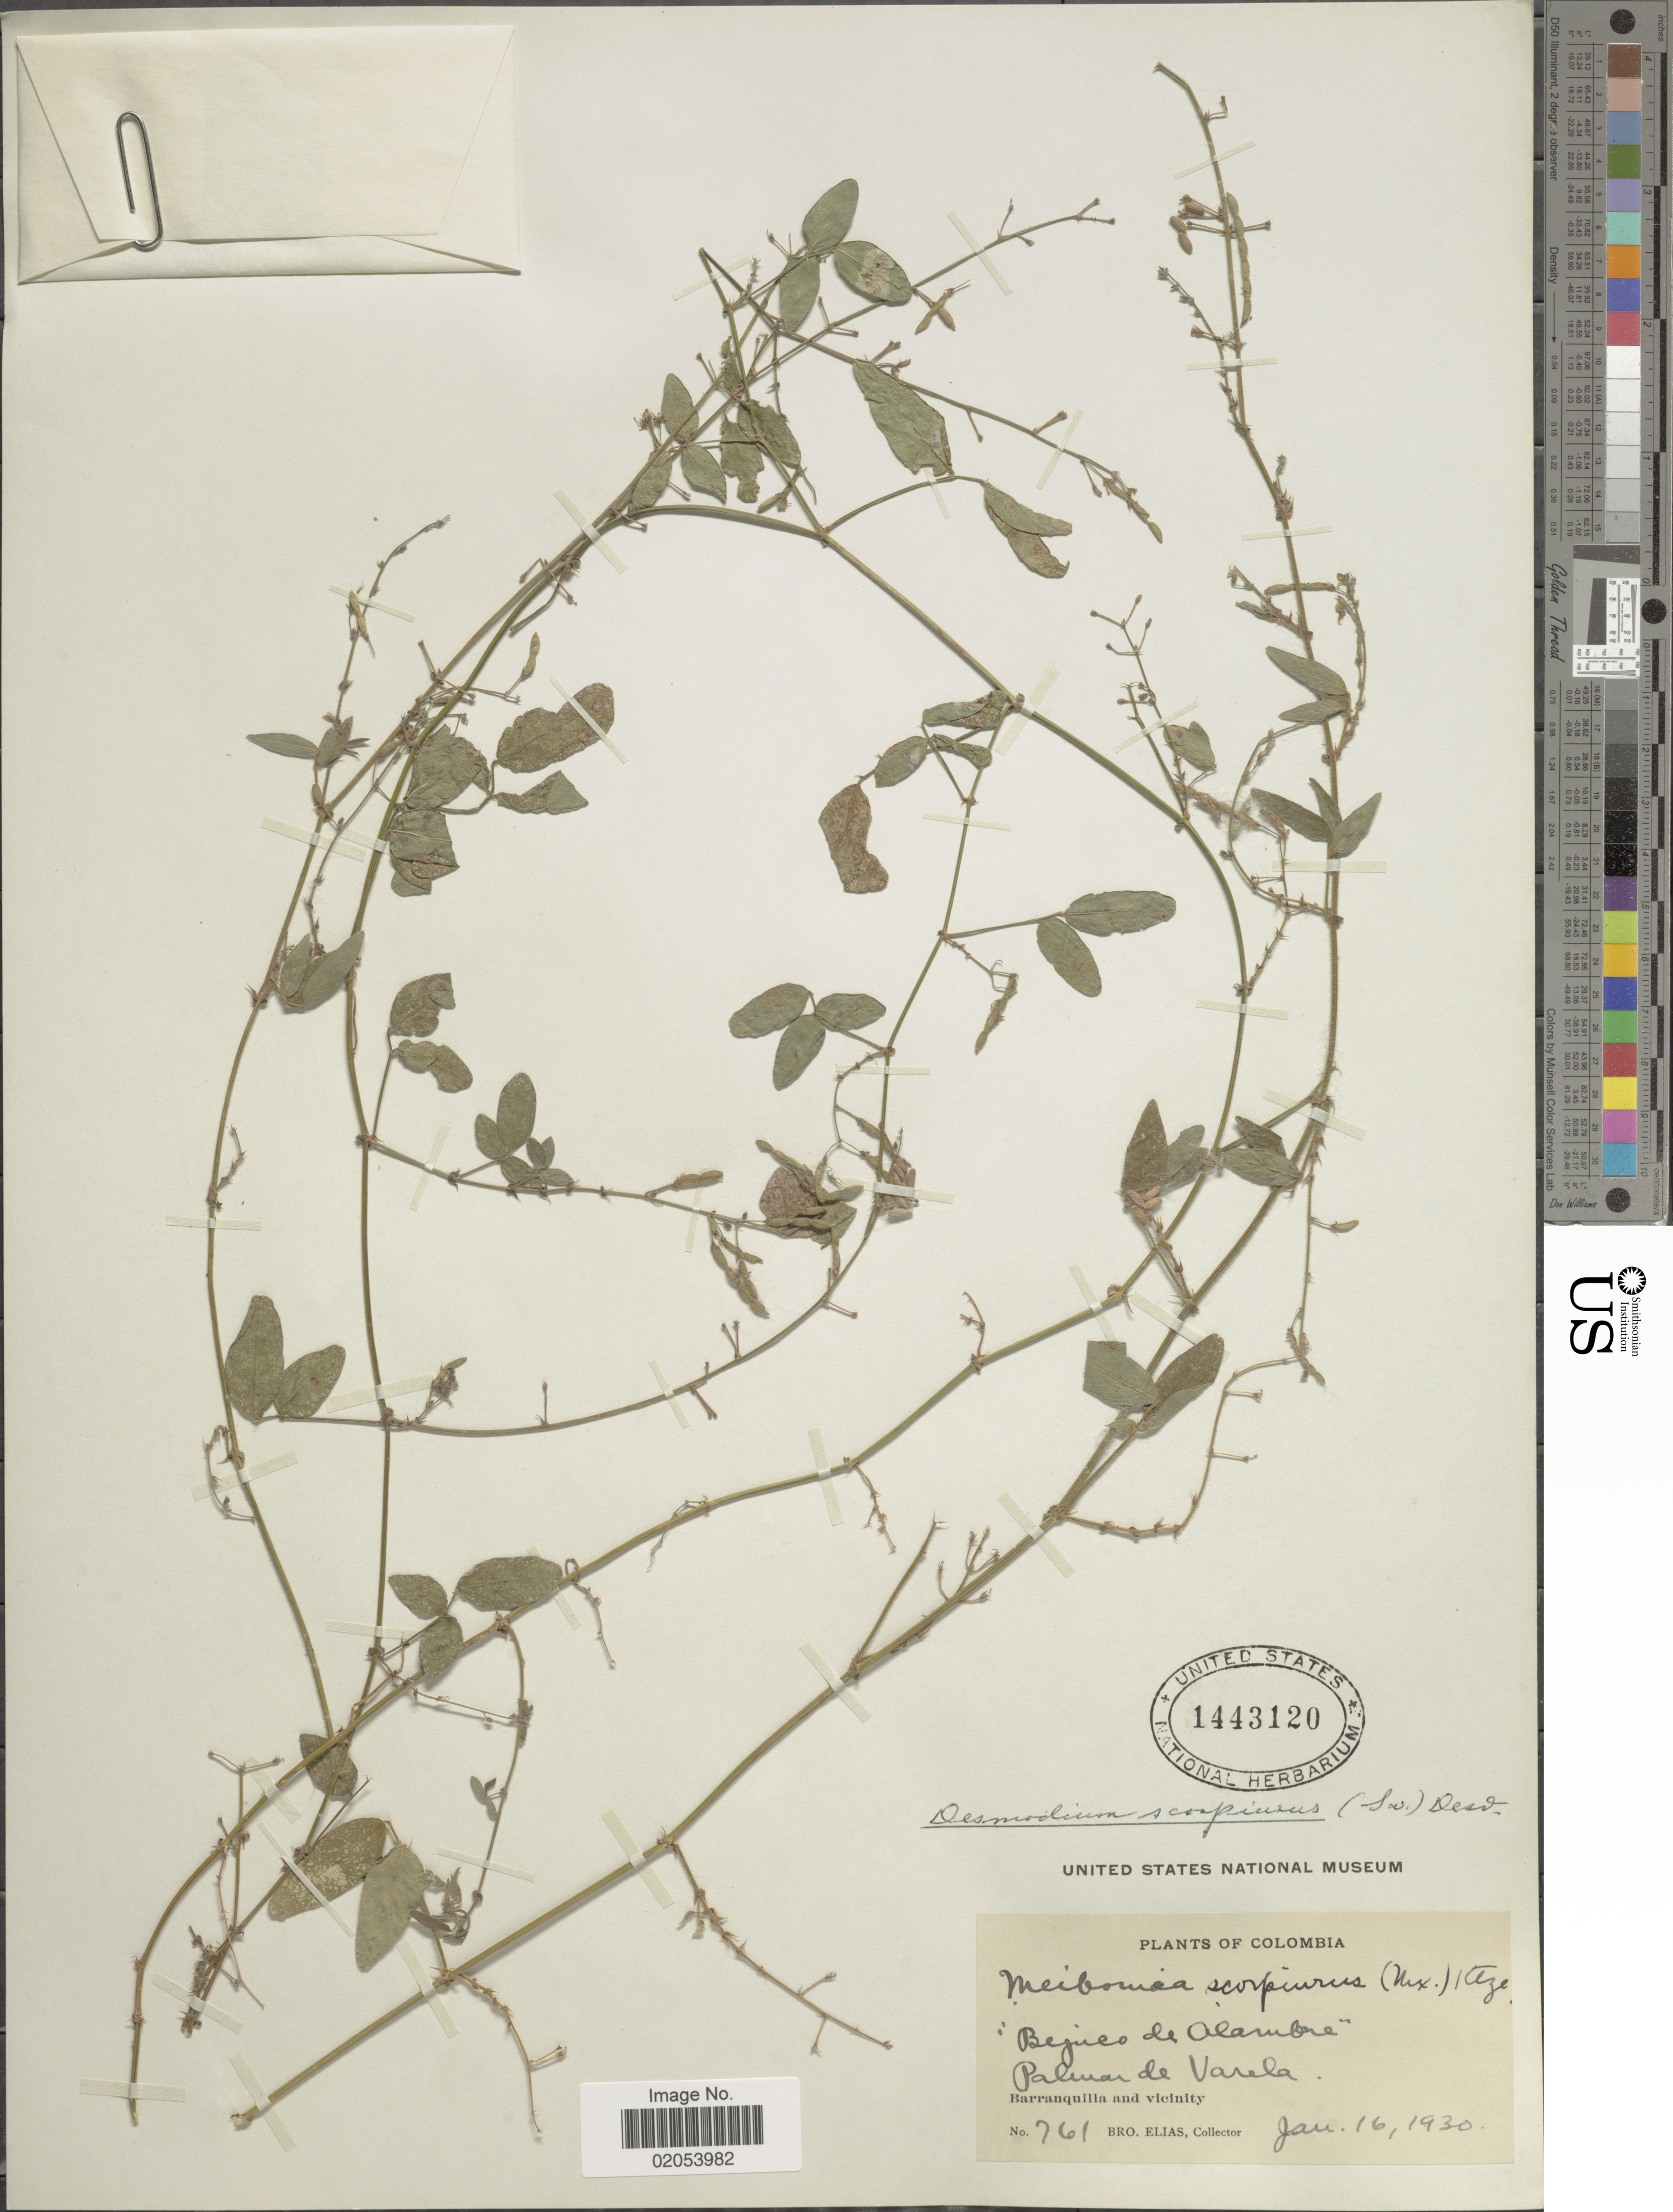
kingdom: Plantae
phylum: Tracheophyta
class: Magnoliopsida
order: Fabales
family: Fabaceae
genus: Desmodium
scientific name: Desmodium scorpiurus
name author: (Sw.) Desv. ex DC.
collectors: Bro. Elias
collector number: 761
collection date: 1930-01-16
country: Colombia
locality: Palmar de Varela, Baranquilla and vicinity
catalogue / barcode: US 1443120